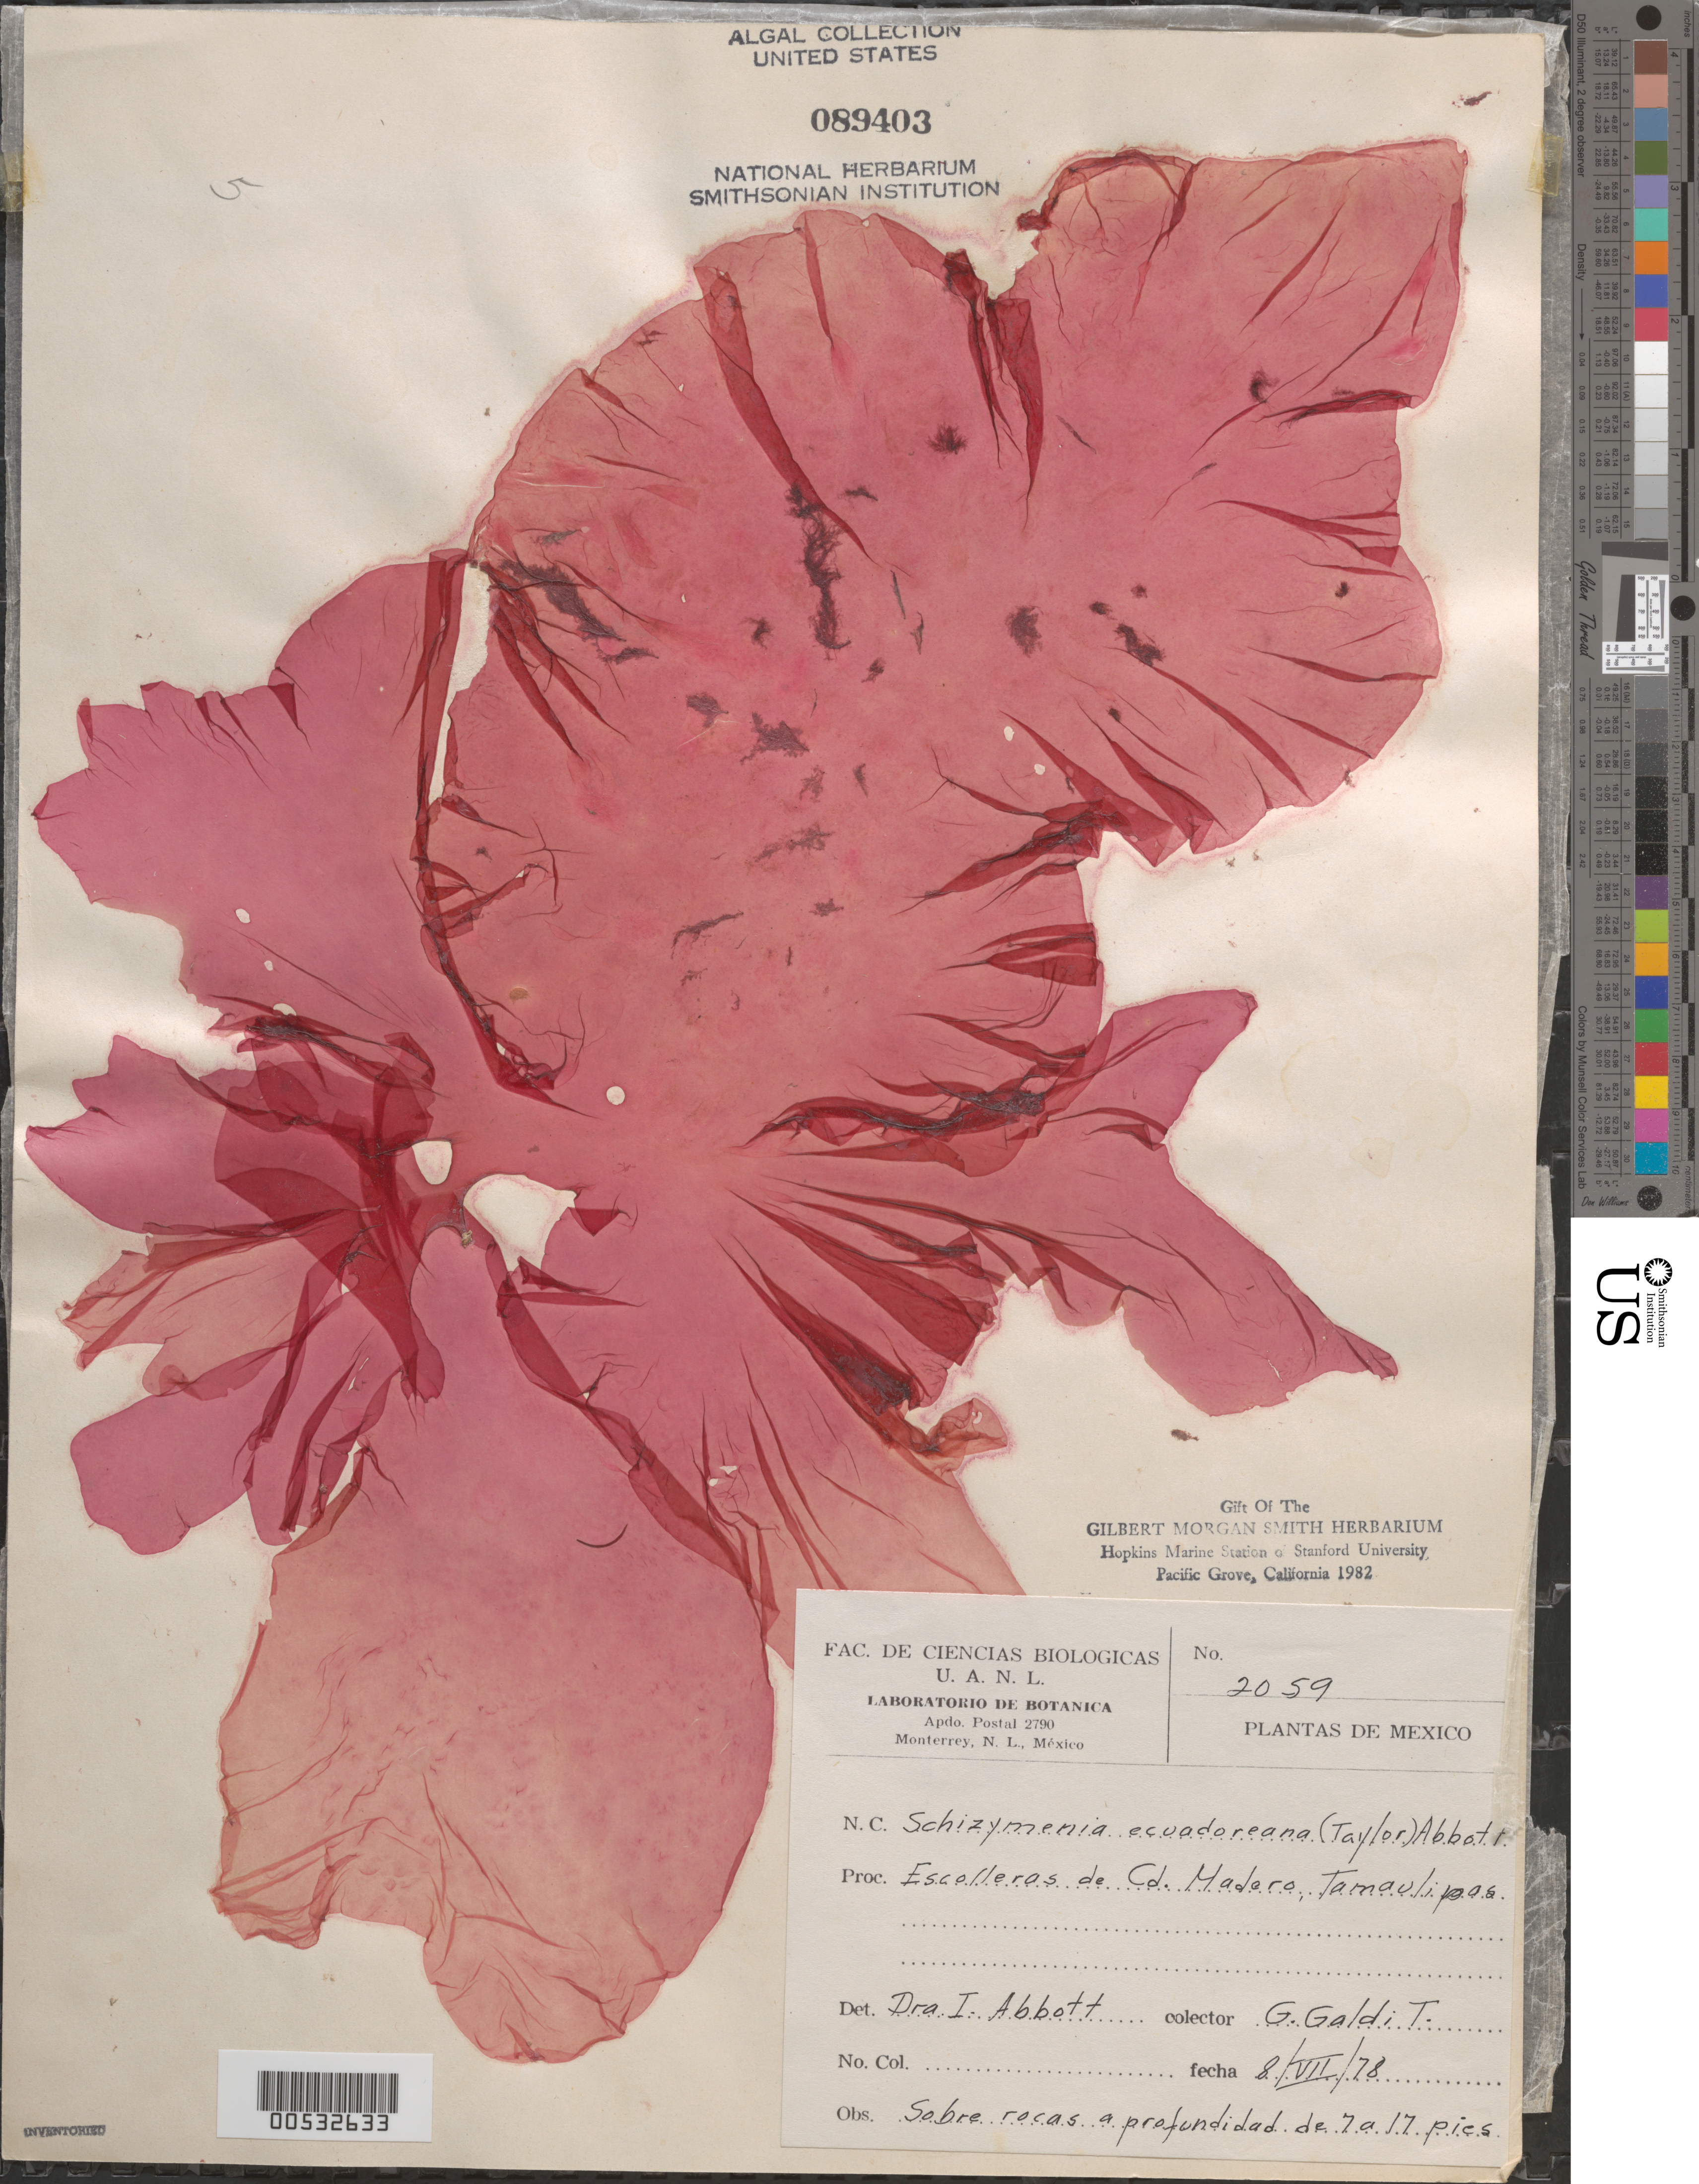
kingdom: Plantae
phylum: Rhodophyta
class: Florideophyceae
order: Nemastomatales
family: Schizymeniaceae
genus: Schizymenia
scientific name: Schizymenia ecuadoreana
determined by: Abbott, Isabella A.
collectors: G. Galdi T.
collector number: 2059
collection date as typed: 08 Jul 1978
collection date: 1978-07-08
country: Mexico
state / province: Tamaulipas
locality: Madero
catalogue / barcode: US 89403